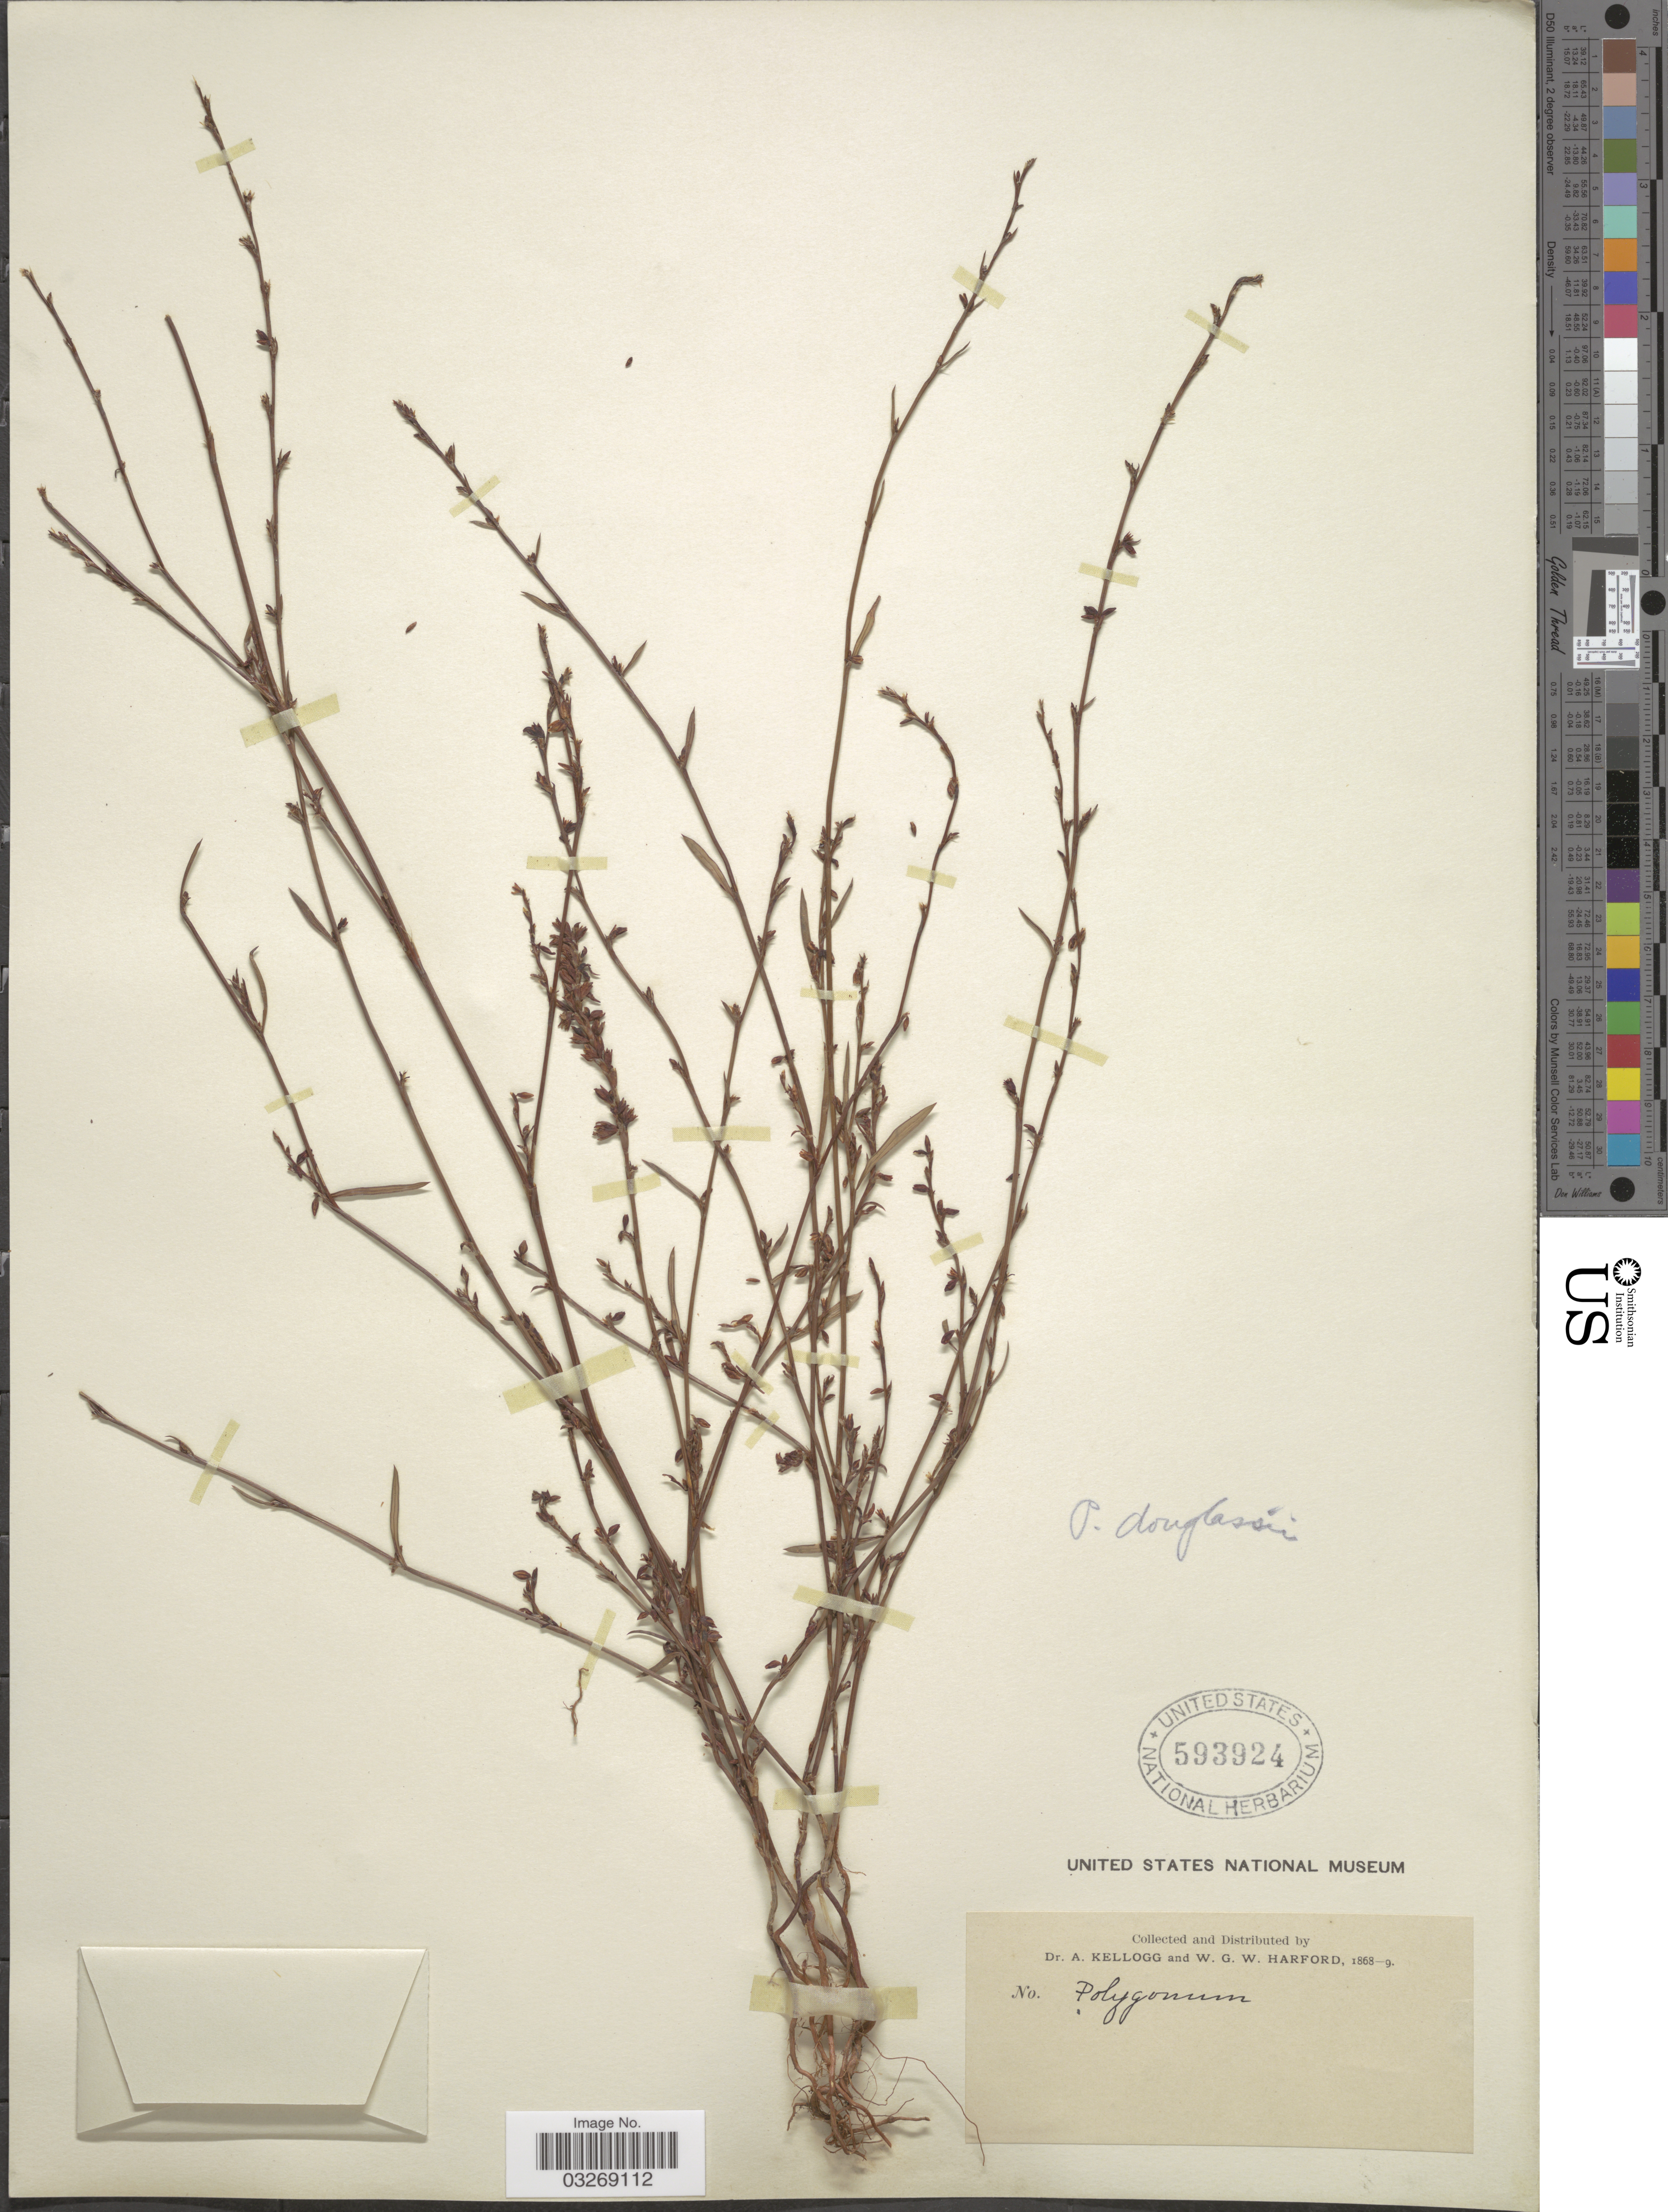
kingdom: Plantae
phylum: Tracheophyta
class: Magnoliopsida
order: Caryophyllales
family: Polygonaceae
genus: Polygonum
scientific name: Polygonum douglasii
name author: Greene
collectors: A. Kellogg & W. G. W. Harford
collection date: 1868/1869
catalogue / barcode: US 593924